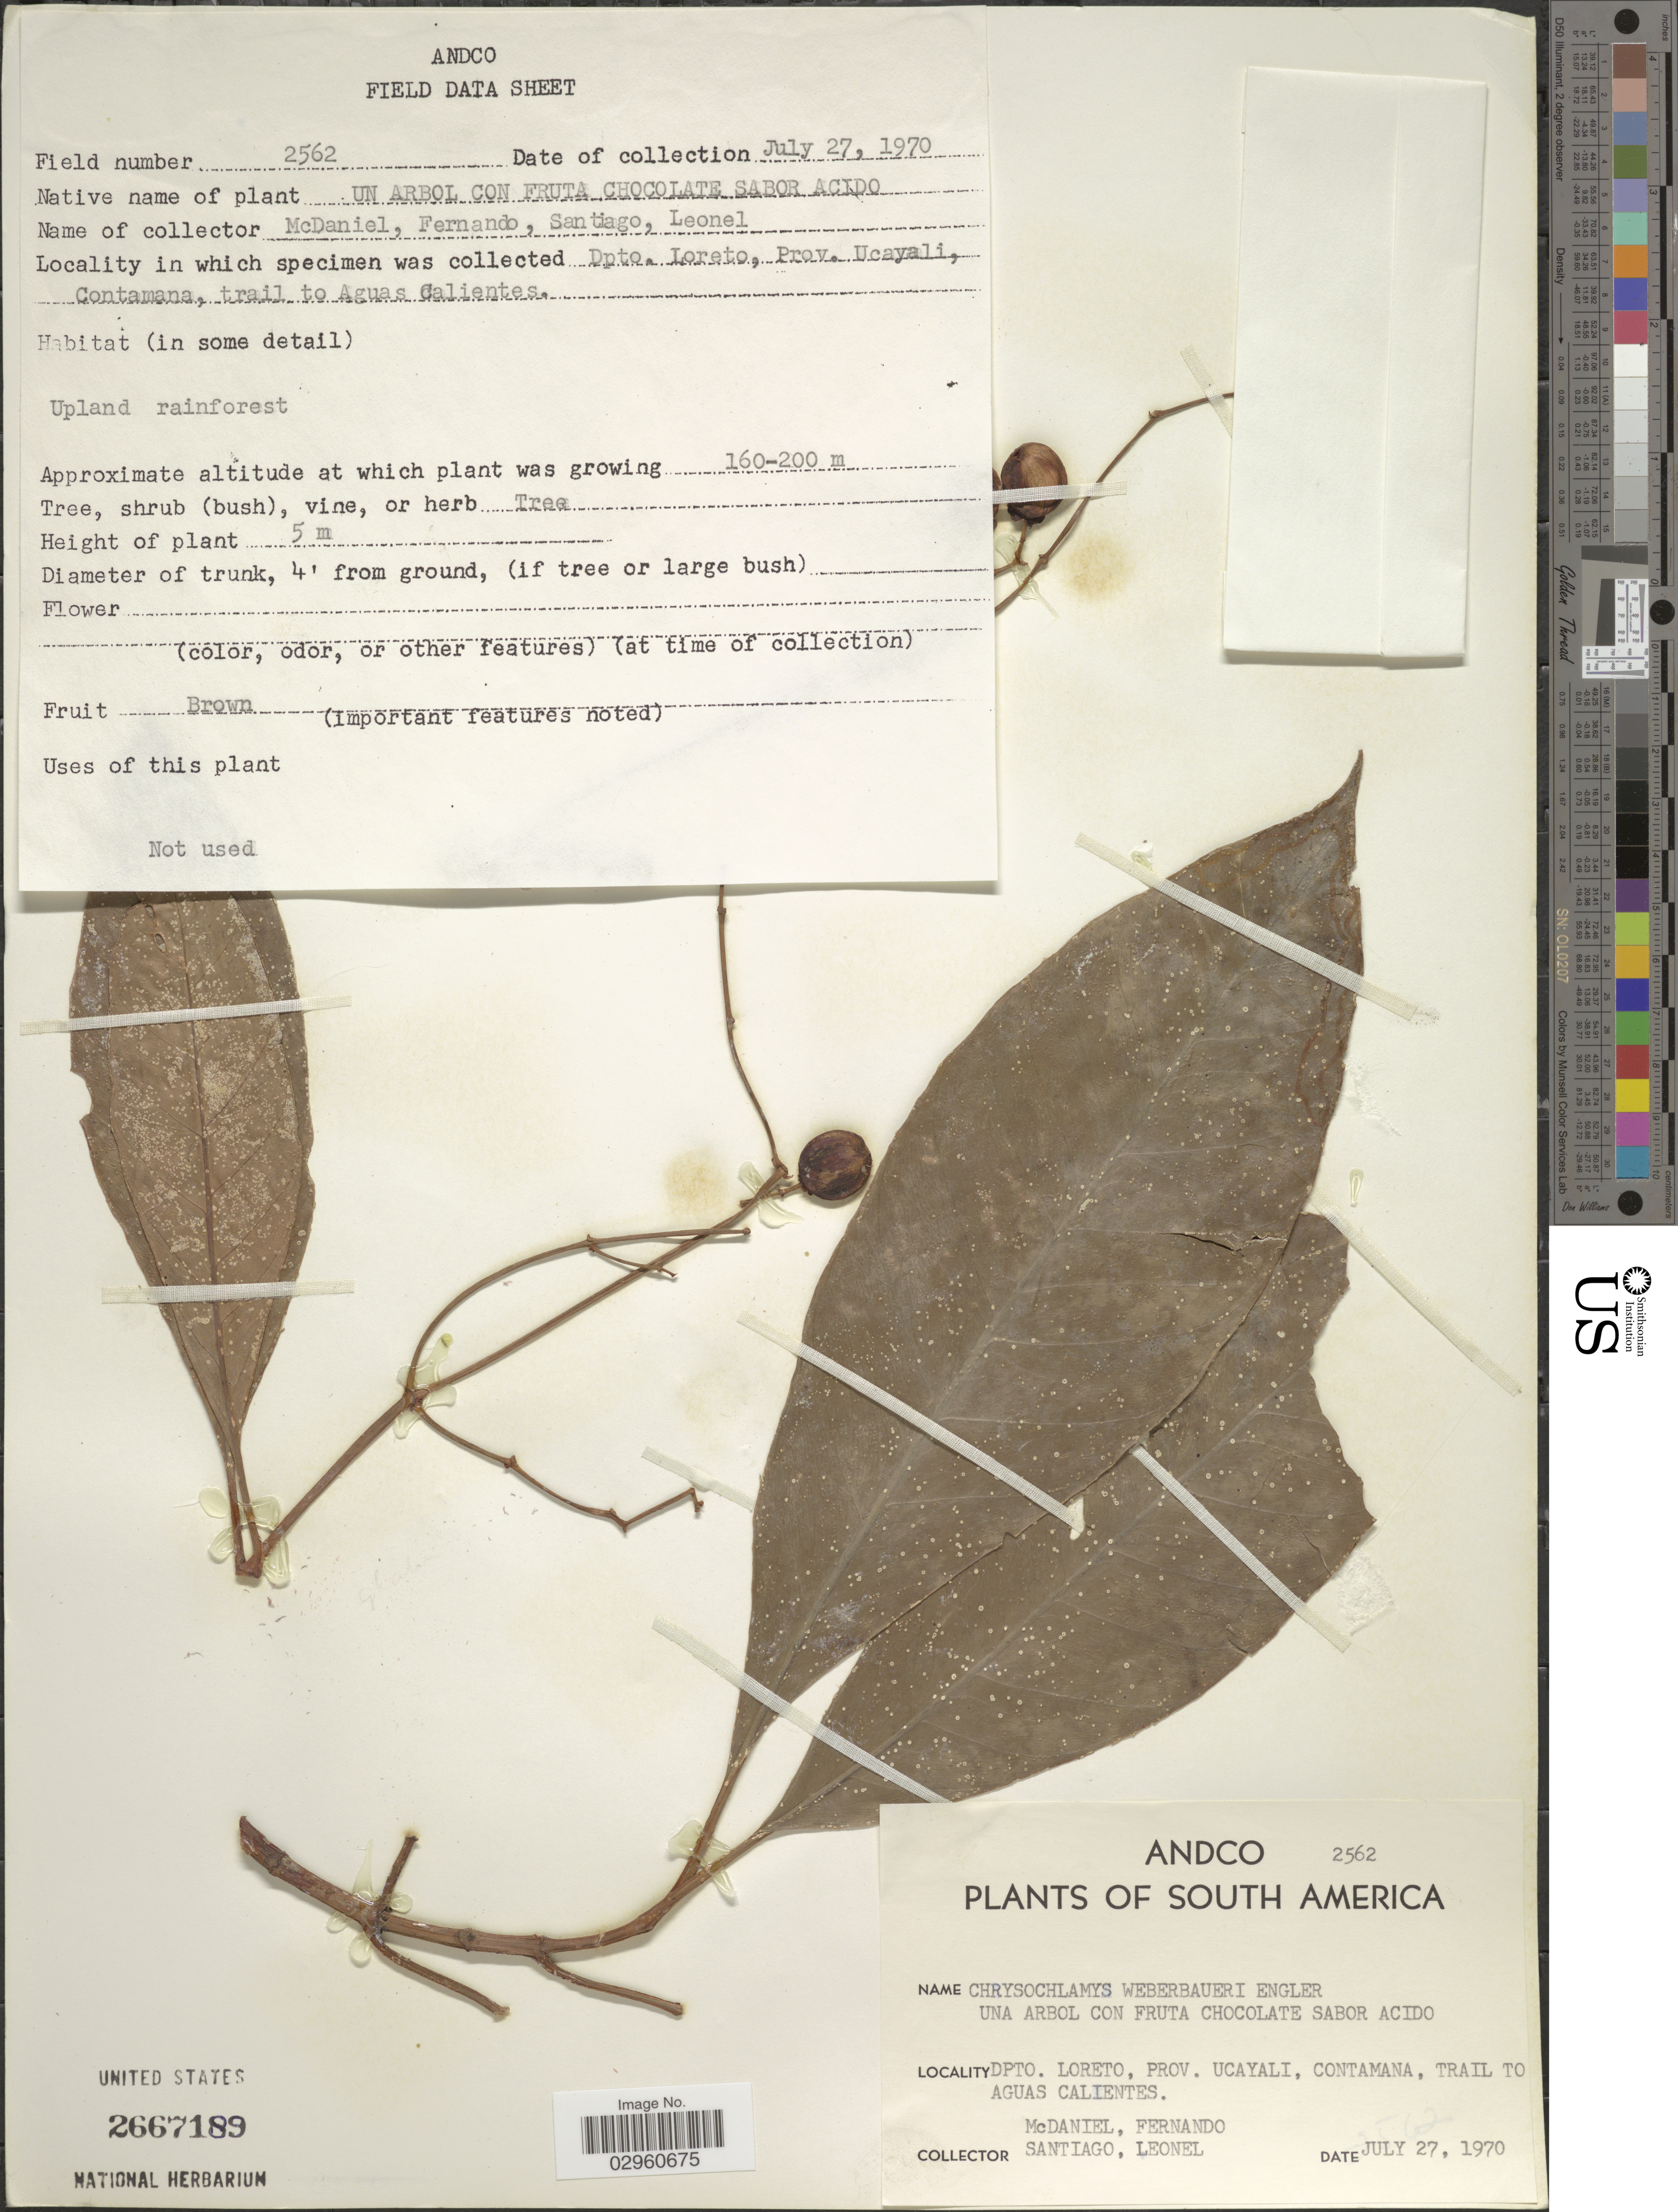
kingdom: Plantae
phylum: Tracheophyta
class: Magnoliopsida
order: Malpighiales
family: Clusiaceae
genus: Chrysochlamys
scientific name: Chrysochlamys weberbaueri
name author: Engl.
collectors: -- McDaniel, -- Fernando, -. Santiago & -- Leonel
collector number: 2562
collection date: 1970-07-27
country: Peru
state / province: Loreto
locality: Dpto. Loreto, Prov. Ucayali, Contamana, trail to Aguas Calientes.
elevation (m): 160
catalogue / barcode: US 2667189